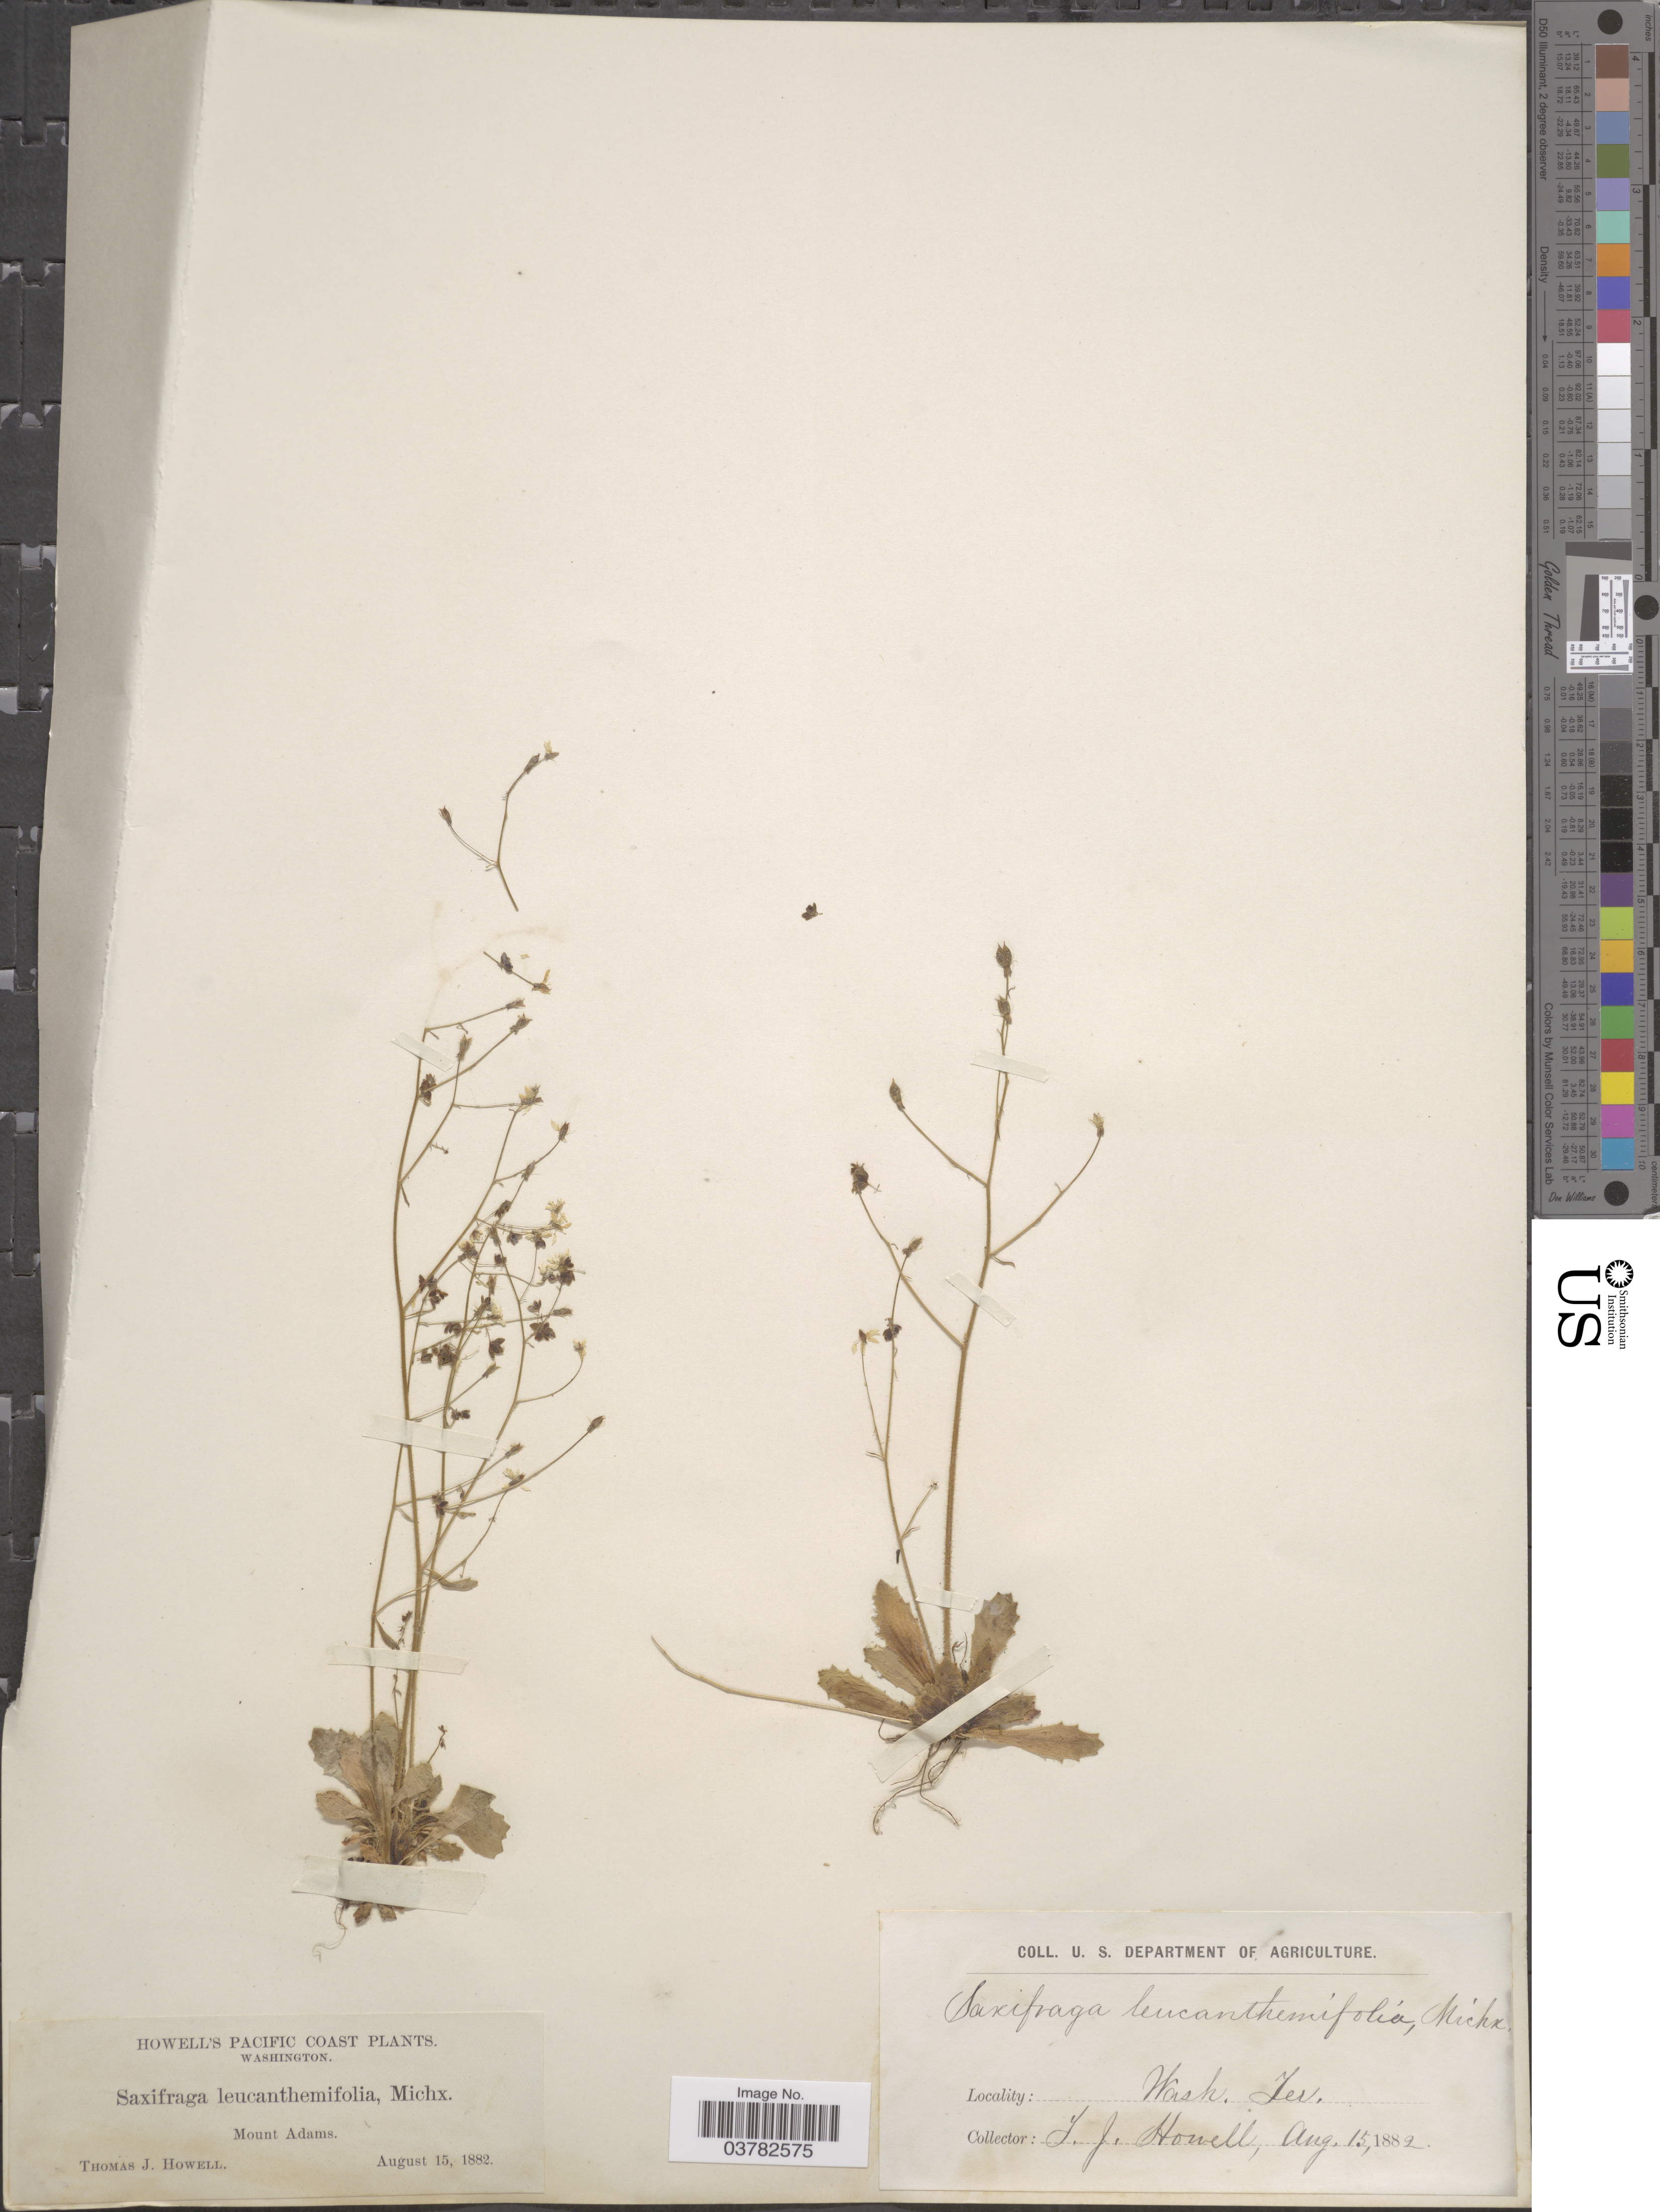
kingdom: Plantae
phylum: Tracheophyta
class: Magnoliopsida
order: Saxifragales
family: Saxifragaceae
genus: Micranthes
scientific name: Micranthes petiolaris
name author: (Raf.) Bush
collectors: T. J. Howell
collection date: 1882-08-15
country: United States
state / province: Washington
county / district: Yakima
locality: Pacific Coast. Mount Adams.